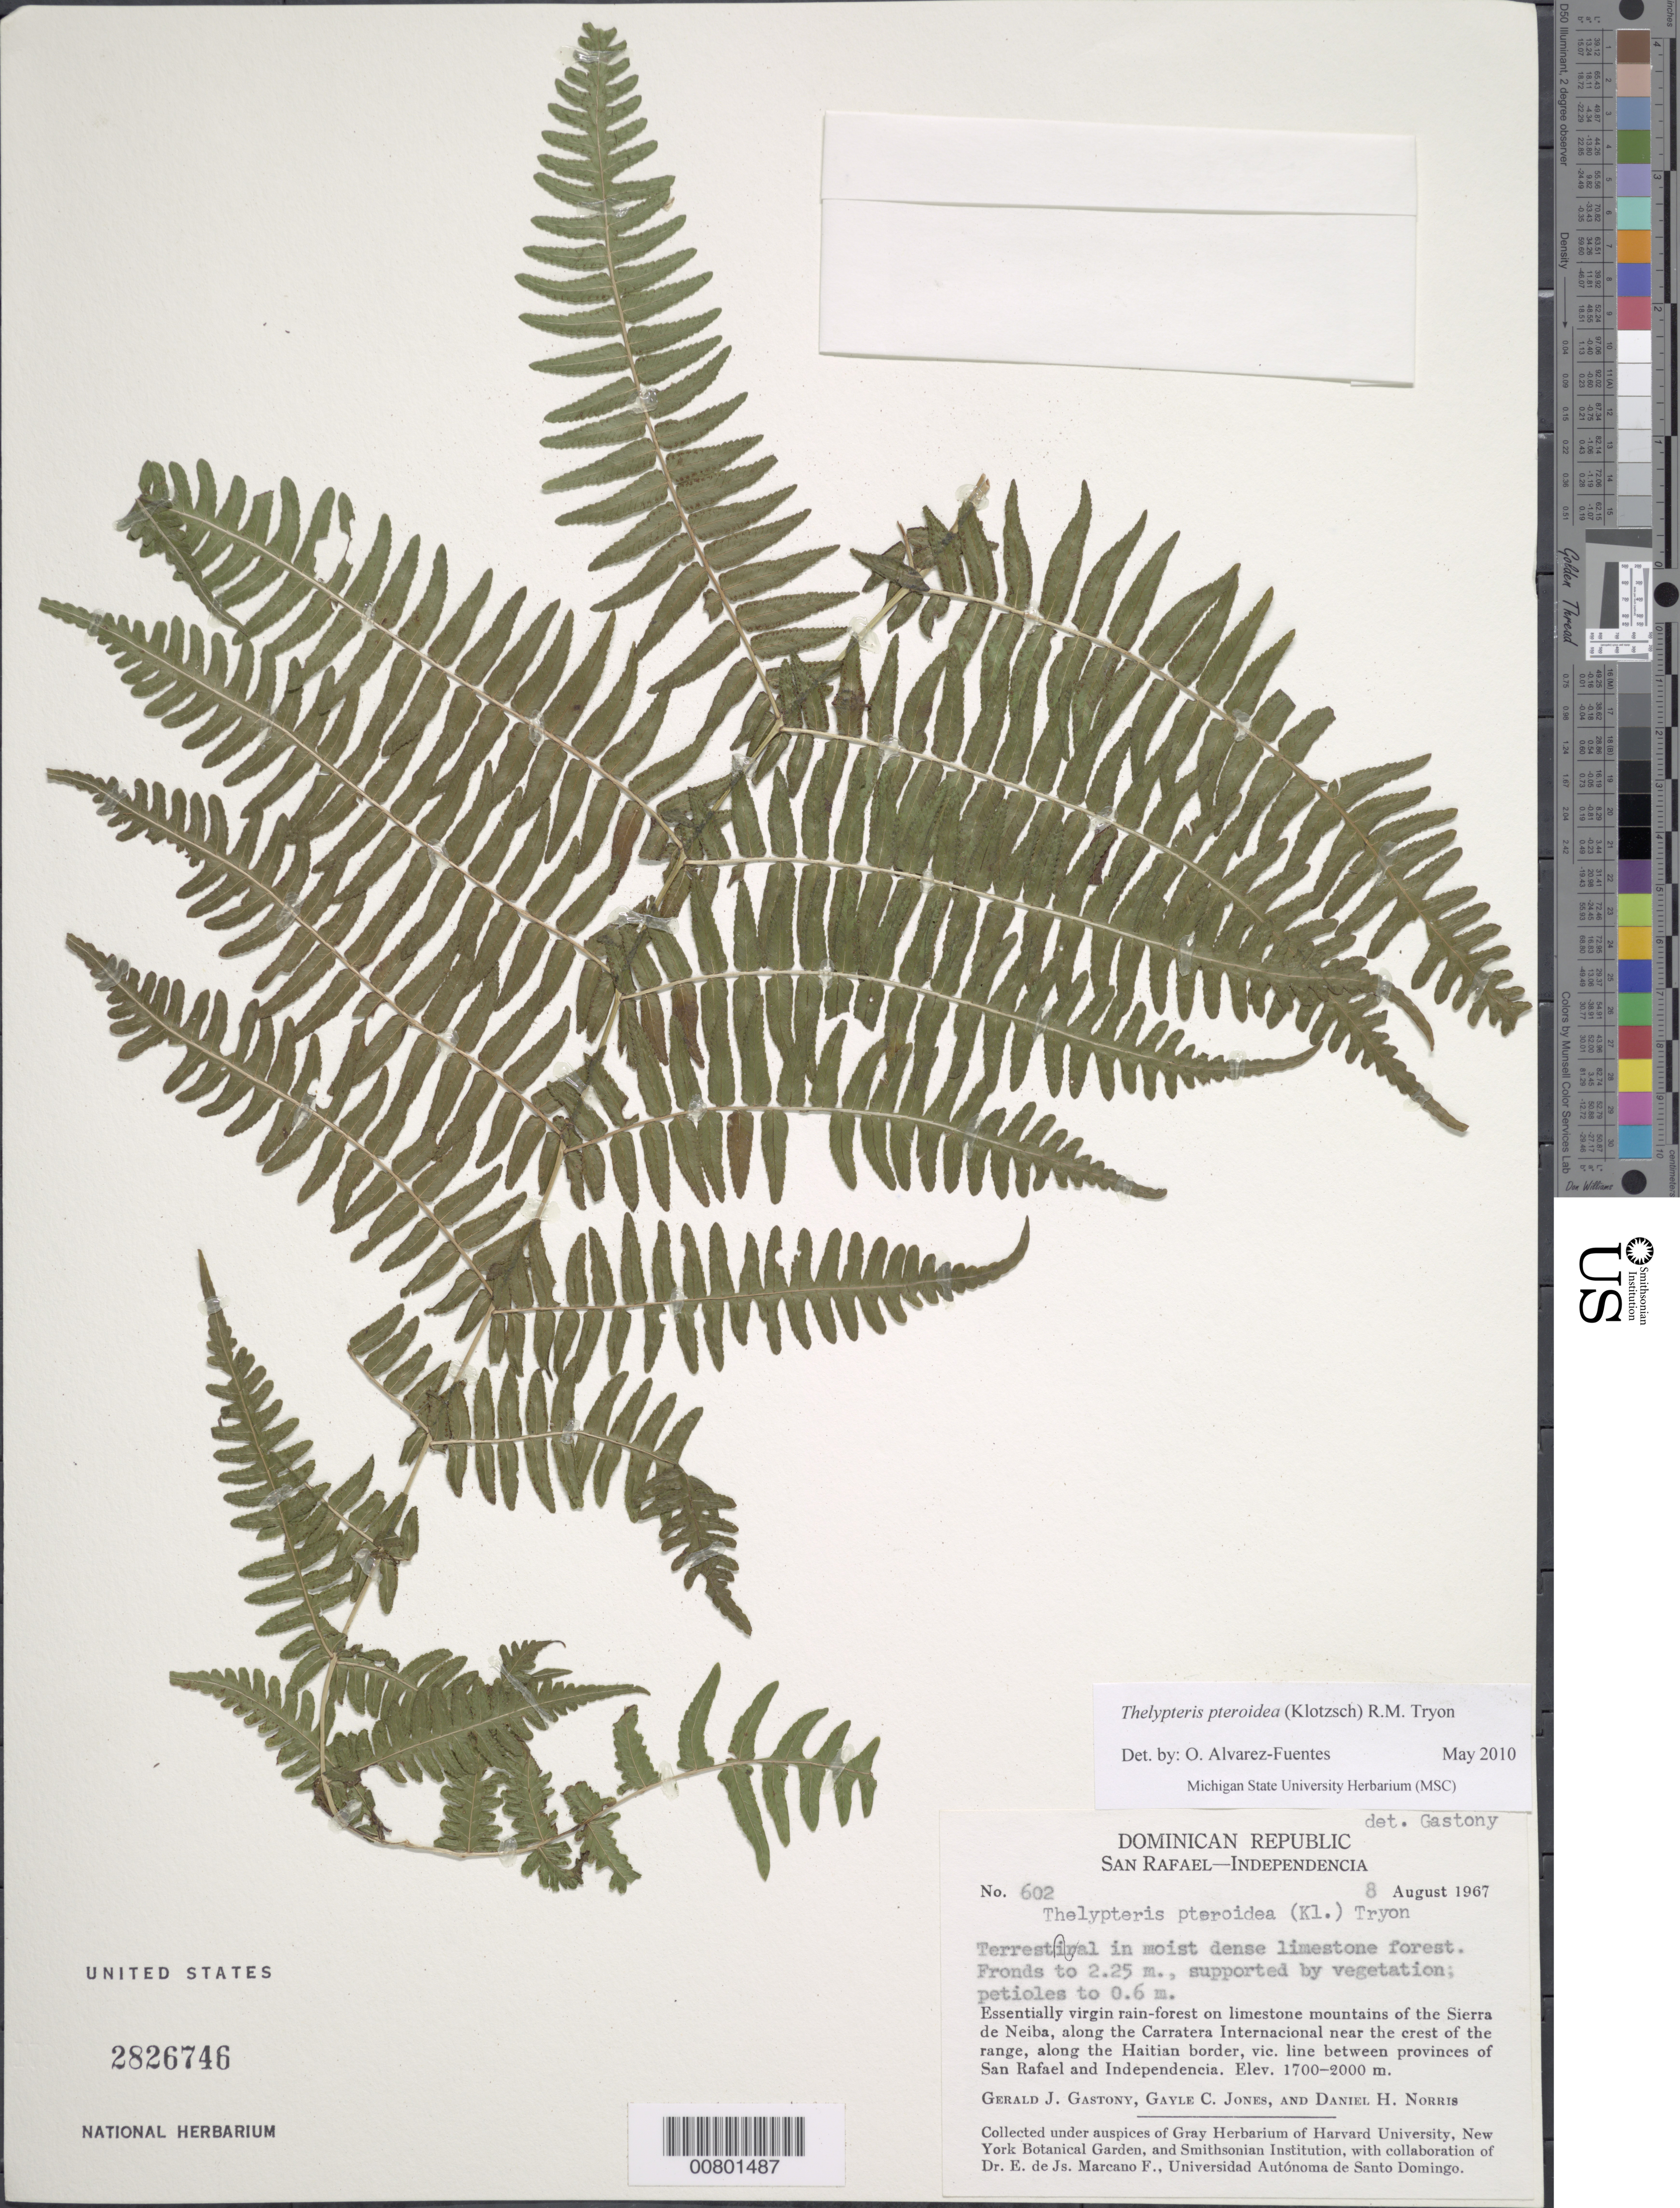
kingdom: Plantae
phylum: Tracheophyta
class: Polypodiopsida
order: Polypodiales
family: Thelypteridaceae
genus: Amauropelta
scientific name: Amauropelta pteroidea (Klotzsch) comb. nov., ined 2015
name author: (Klotzsch)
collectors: G. Gastony, G. C. Jones & D. H. Norris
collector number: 602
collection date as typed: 08 Aug 1967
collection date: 1967-08-08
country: Dominican Republic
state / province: Independencia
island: Hispaniola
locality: San Rafael-Independencia, Sierra de Neiba, Carratera Internacional, along Haitian border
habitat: Essentially virgin rainforest on limestone mountains; in moist dense limestone forest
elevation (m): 1700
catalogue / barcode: US 2826746